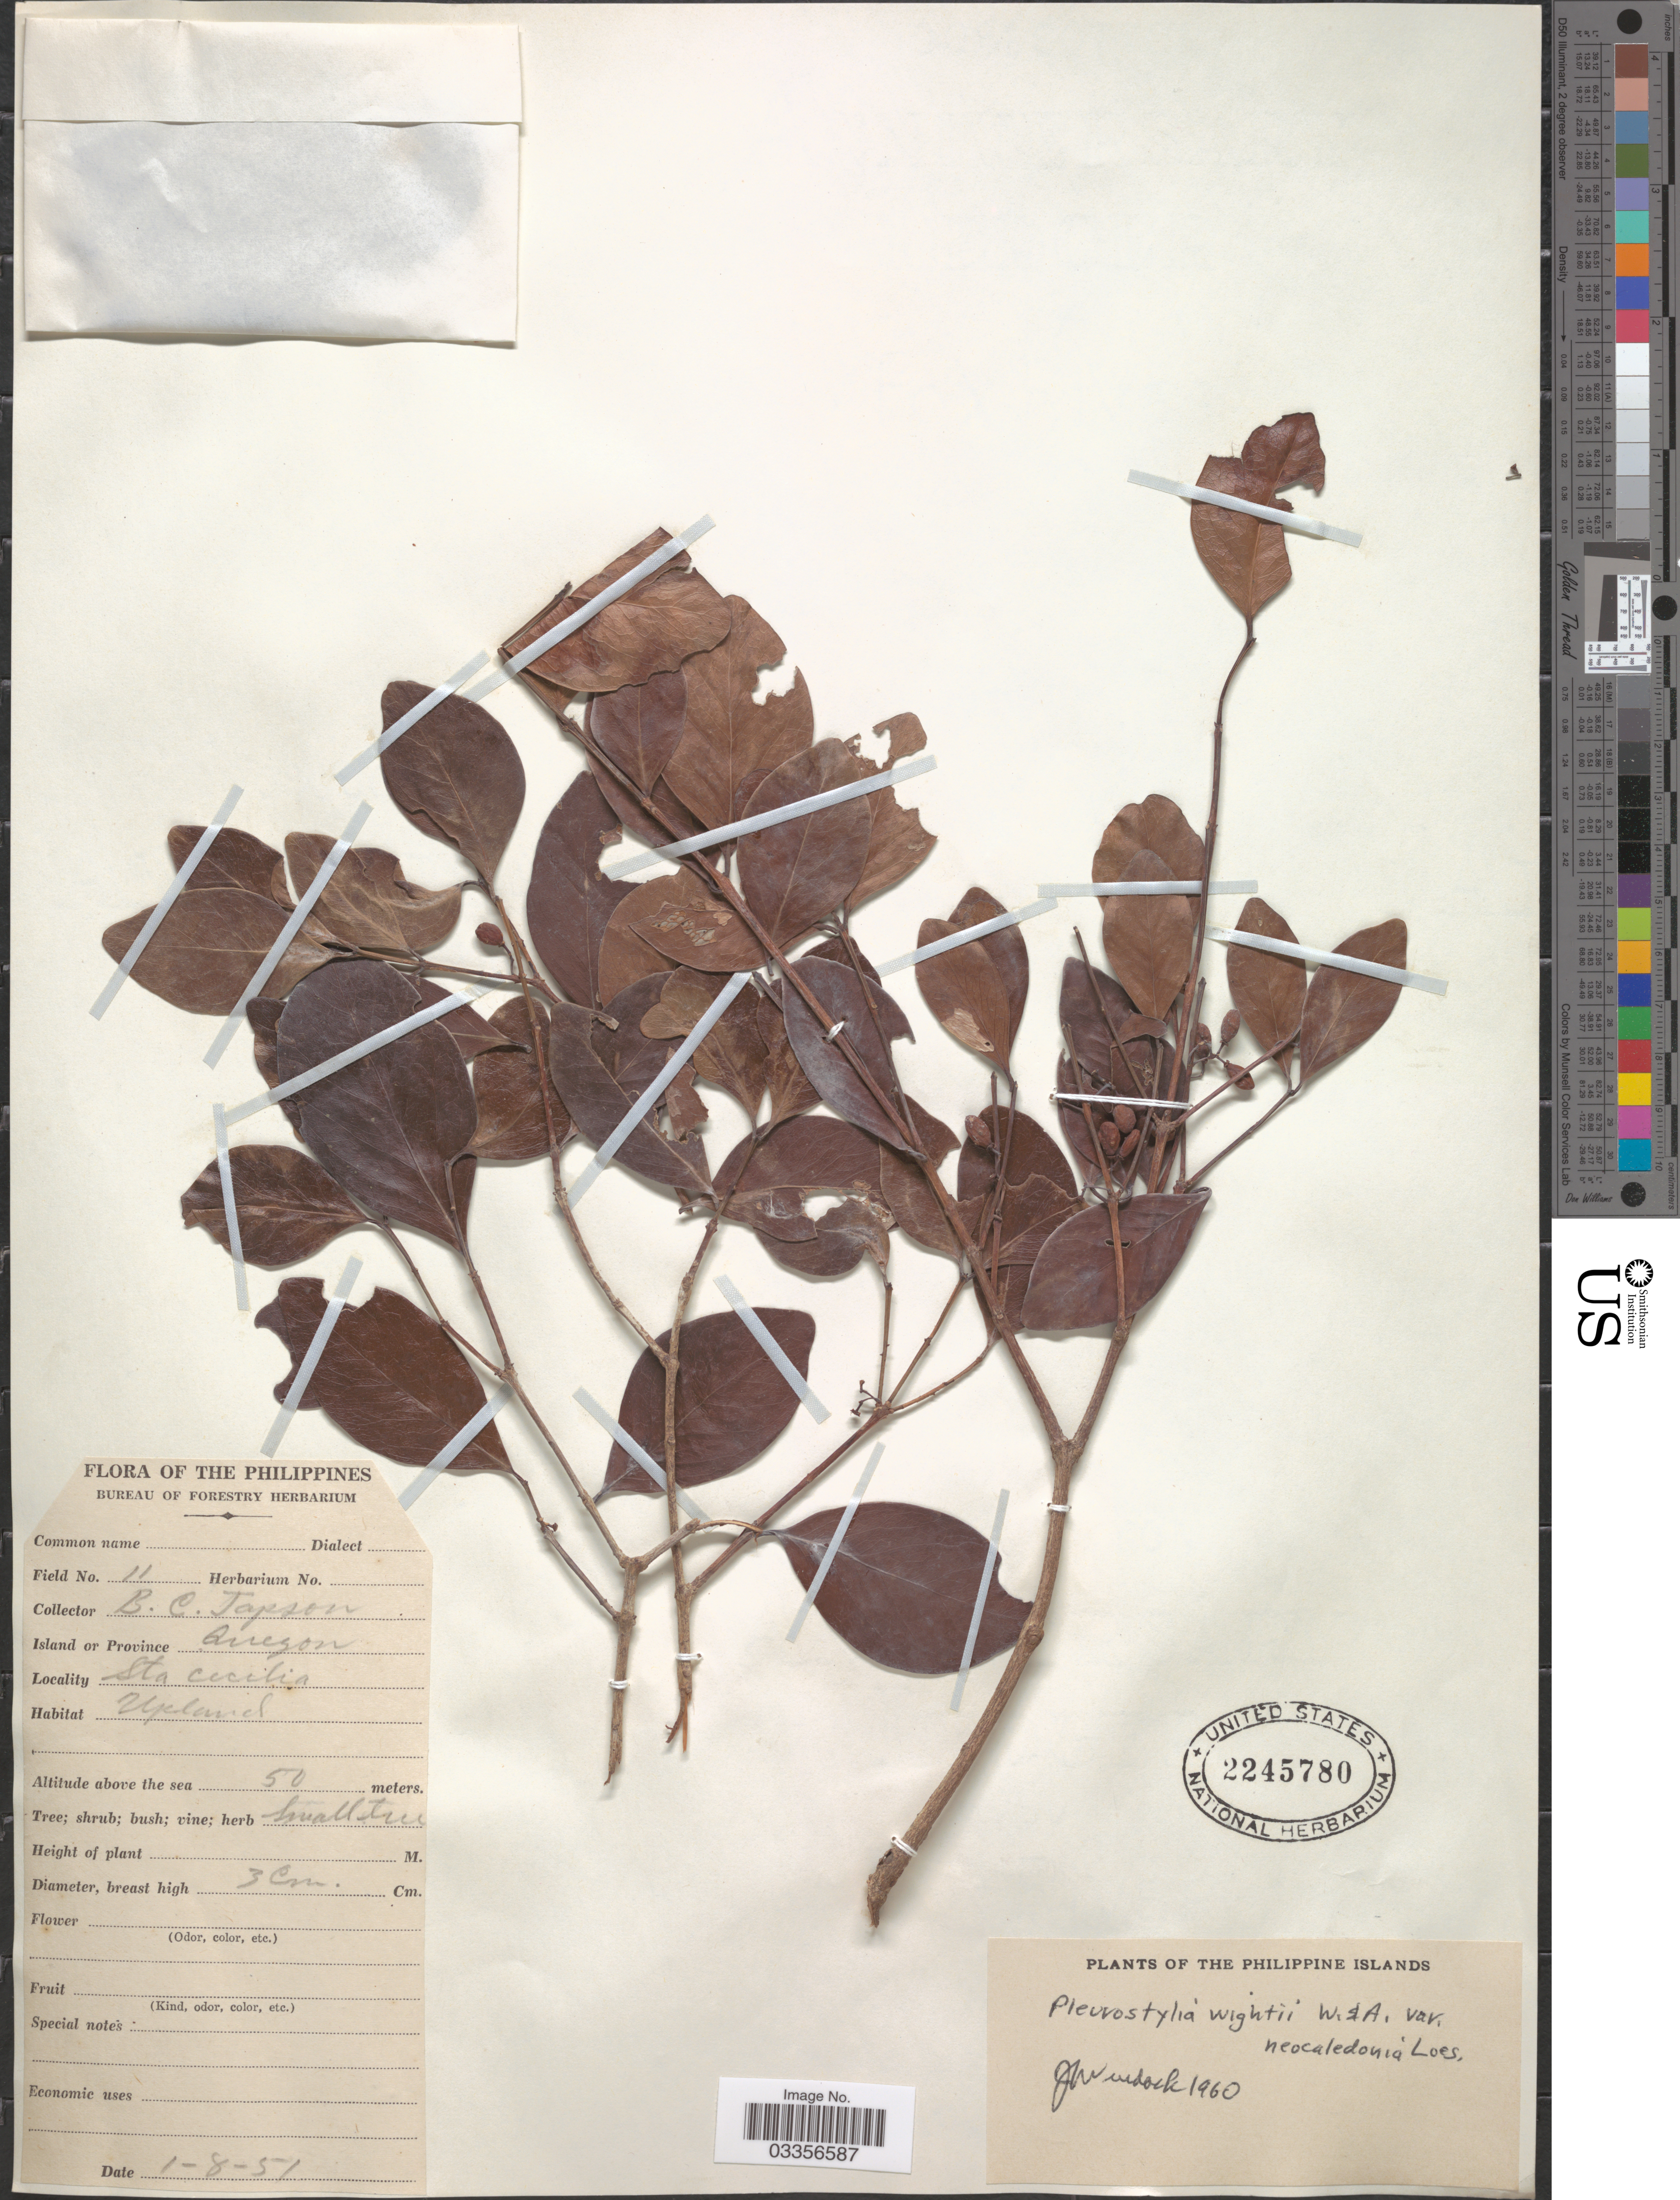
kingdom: Plantae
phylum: Tracheophyta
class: Magnoliopsida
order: Celastrales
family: Celastraceae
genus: Pleurostylia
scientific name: Pleurostylia wightii var. neocaledonia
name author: Loes.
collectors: B. Japson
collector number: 11?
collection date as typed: Transcribed d/m/y: 1/8/51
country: Philippines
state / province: Calabarzon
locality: Island or Province Quezon, Sta Cecilia.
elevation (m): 50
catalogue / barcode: US 2245780